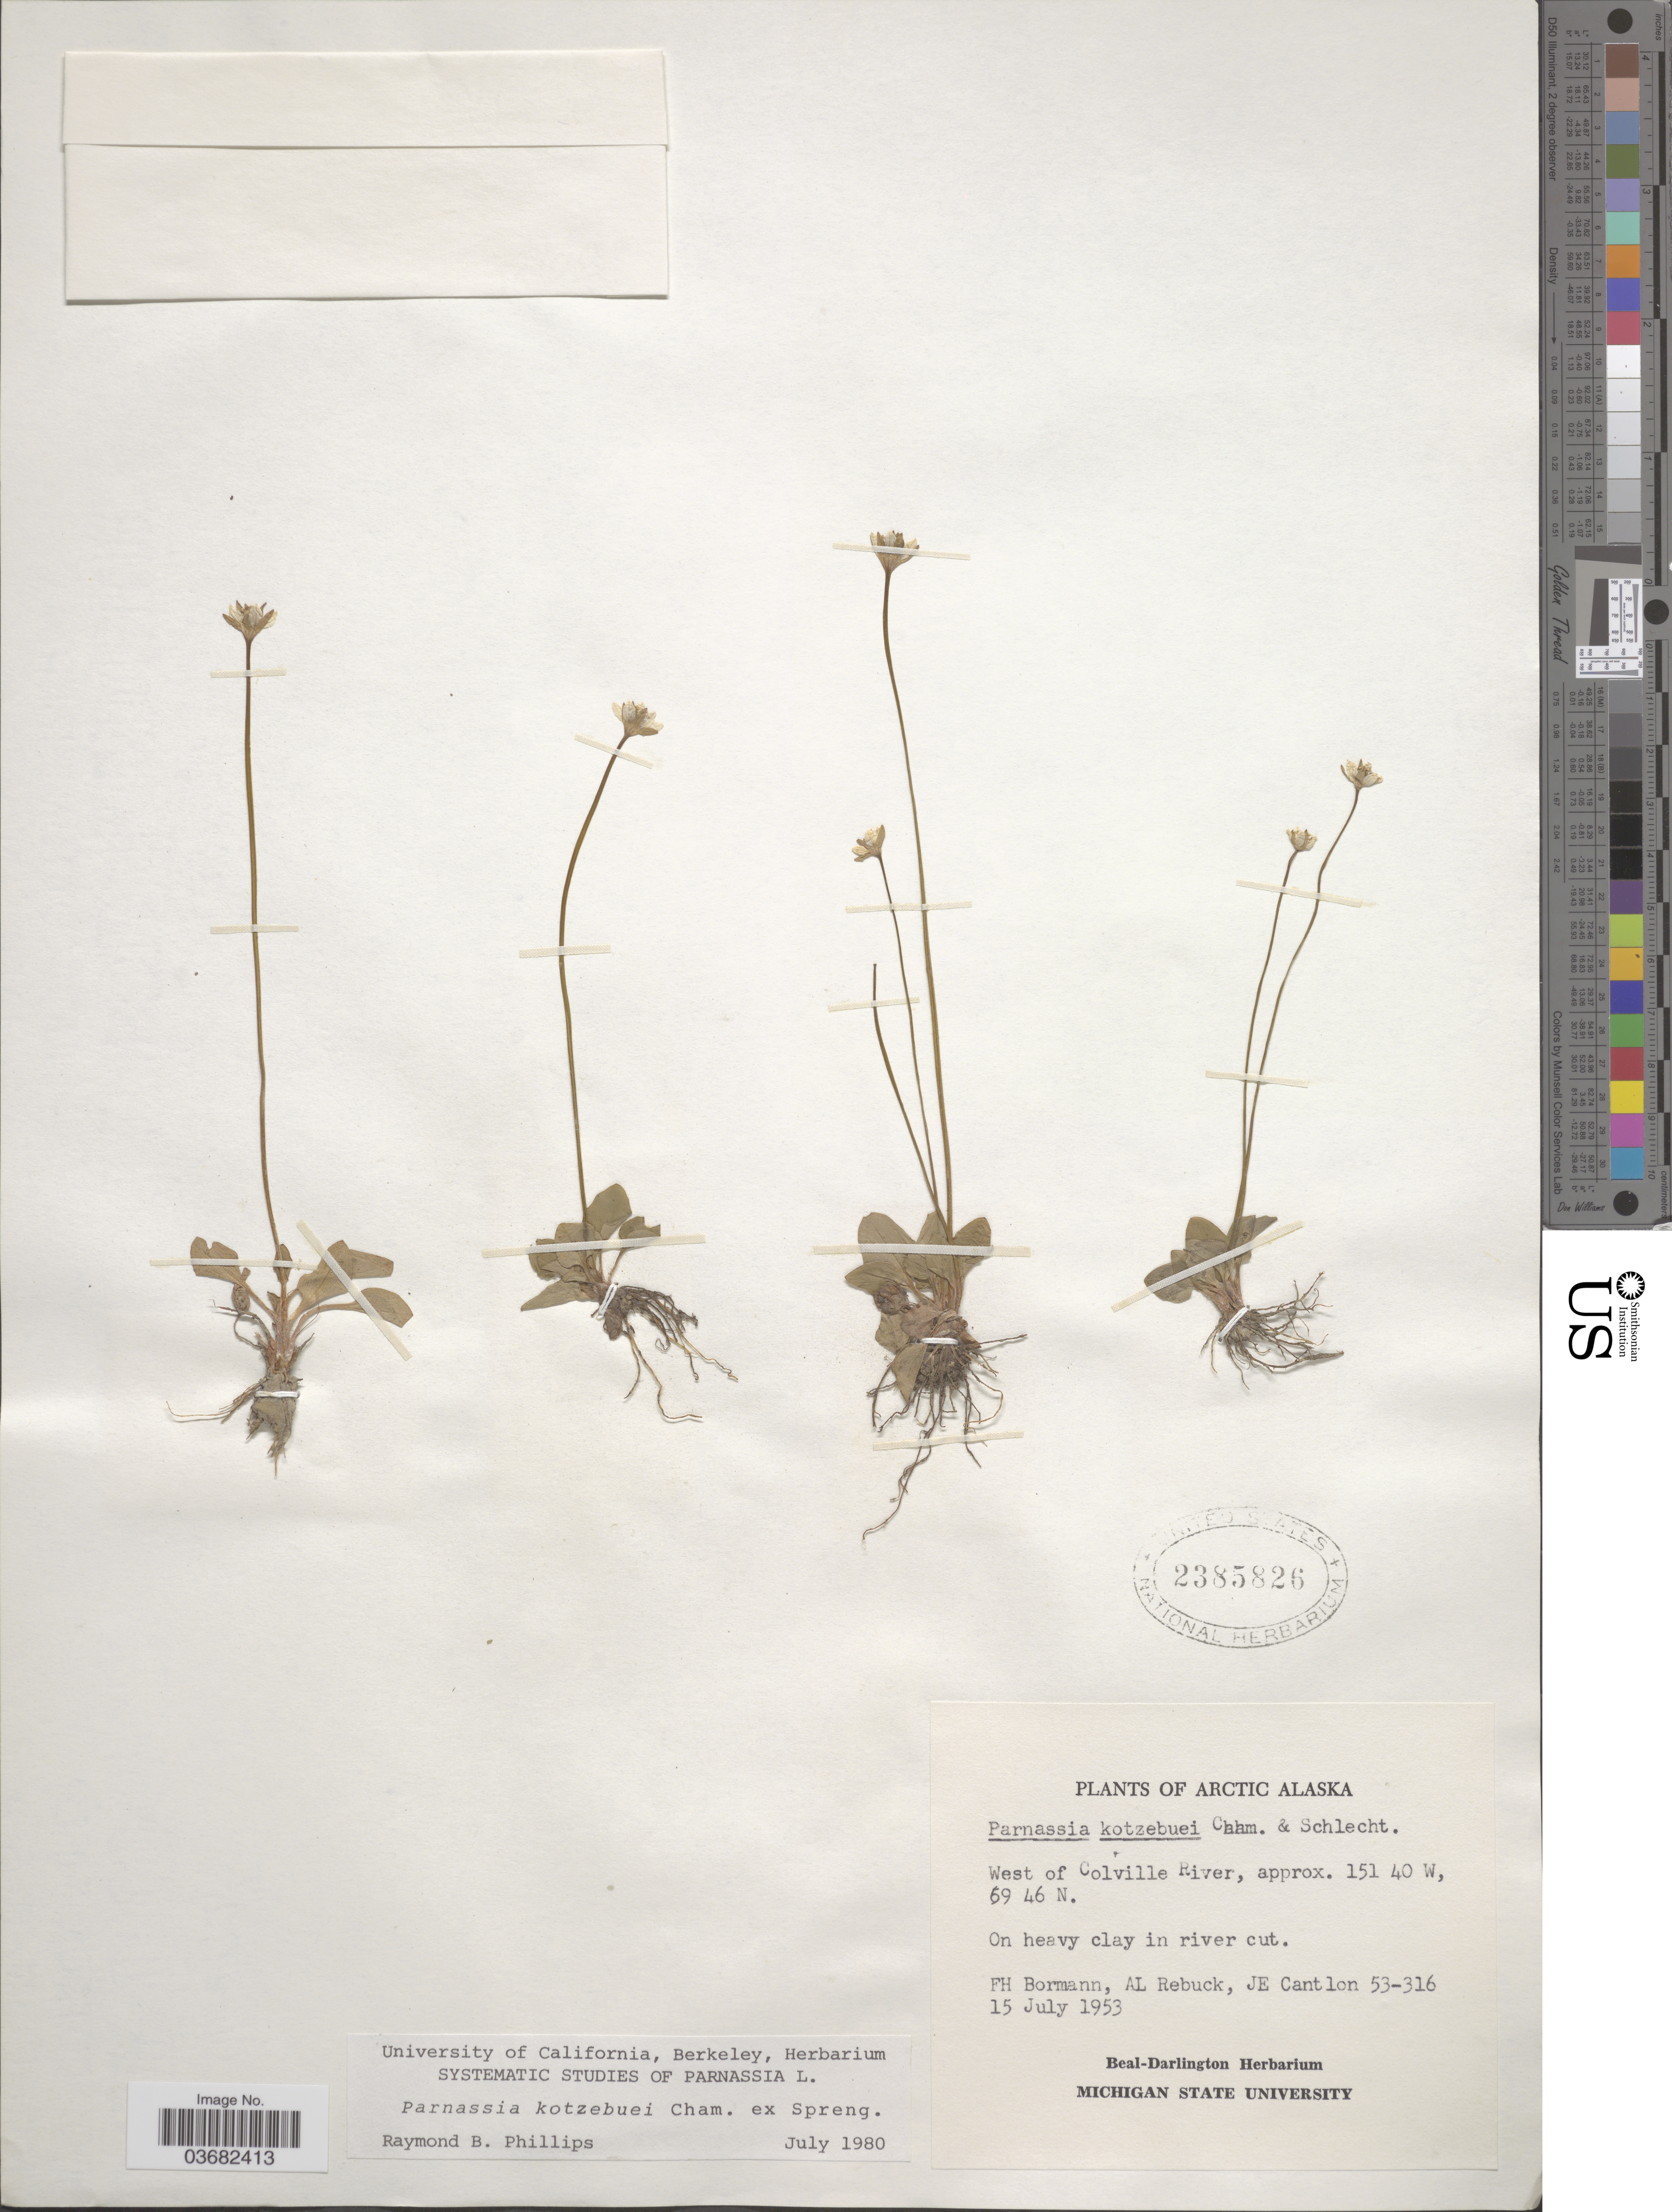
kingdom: Plantae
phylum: Tracheophyta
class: Magnoliopsida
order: Celastrales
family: Parnassiaceae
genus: Parnassia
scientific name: Parnassia kotzebuei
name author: Cham. ex Spreng.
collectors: F. Bormann, A. Rebuck & J. Cantlon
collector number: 53-316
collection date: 1953-07-15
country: United States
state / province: Alaska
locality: Arctic Alaska. West of Colville River. On heavy clay in river cut.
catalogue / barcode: US 2385826